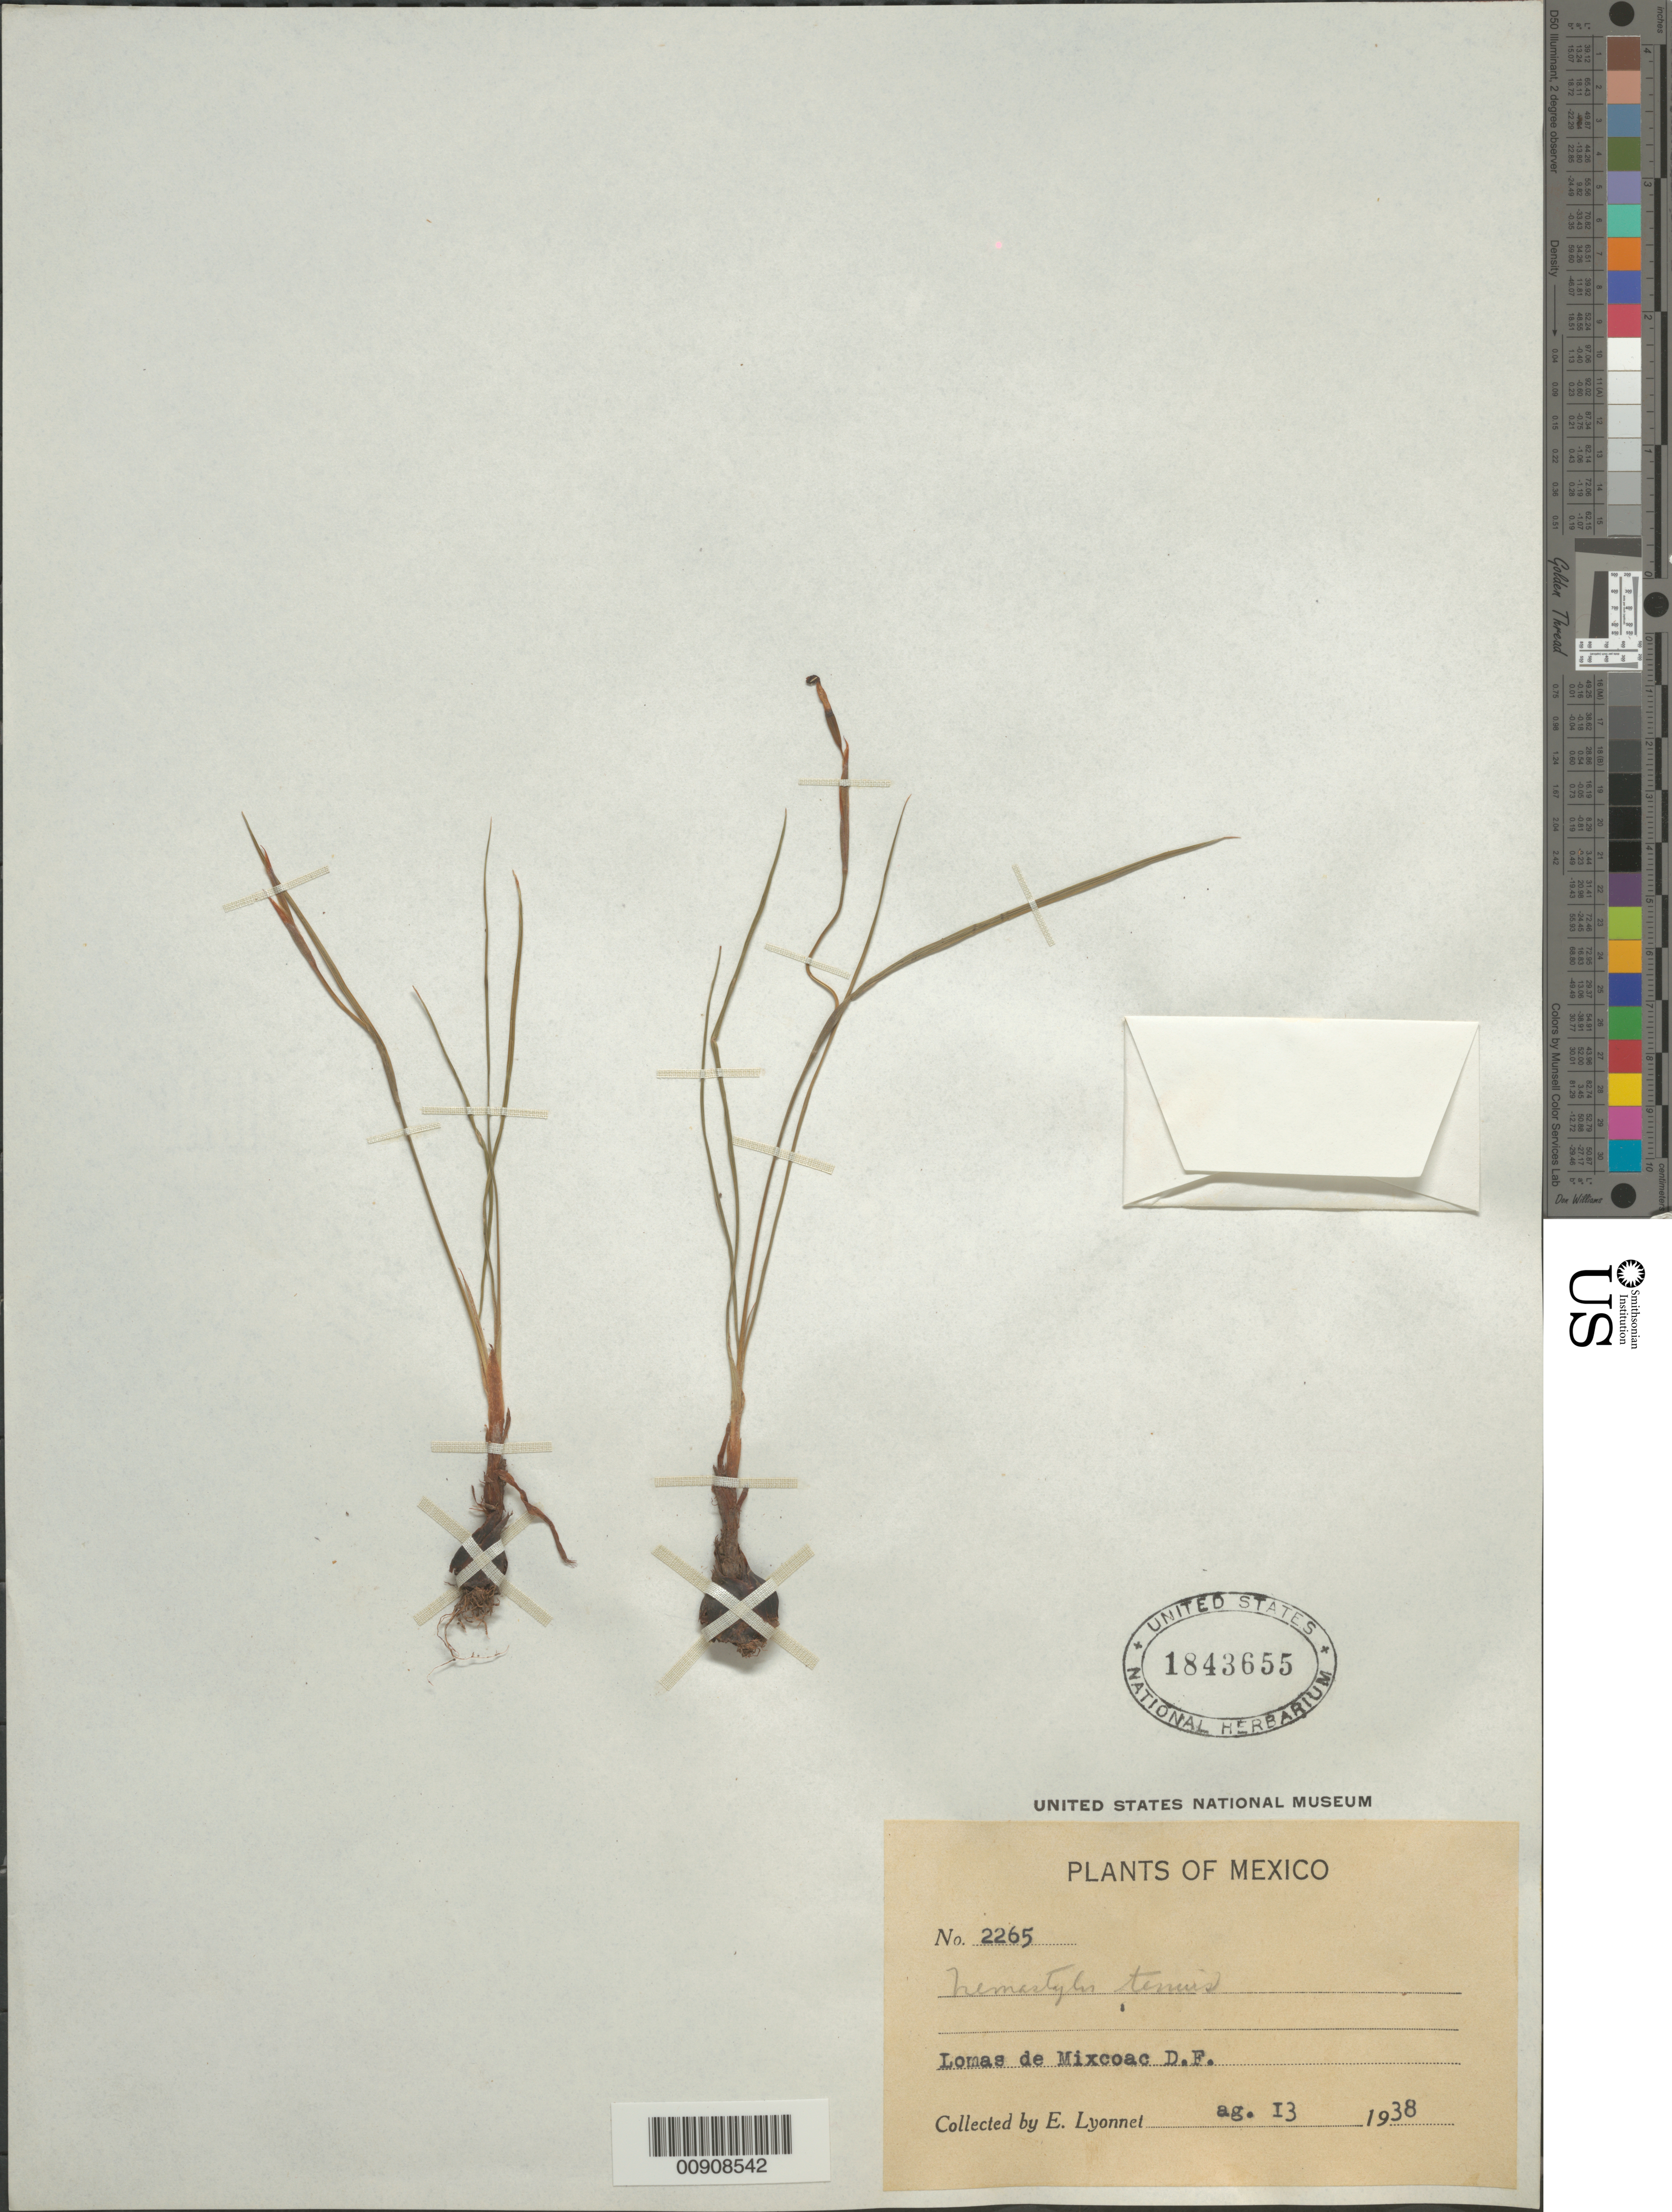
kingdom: Plantae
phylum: Tracheophyta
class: Liliopsida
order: Asparagales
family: Iridaceae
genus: Nemastylis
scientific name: Nemastylis tenuis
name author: (Herb.) S. Watson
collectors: Bro. E. Lyonnet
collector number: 2265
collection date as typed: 13 Aug 1938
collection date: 1938-08-13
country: Mexico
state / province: Distrito Federal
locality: Lomas de Mixcoac, D.F.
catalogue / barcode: US 1843655